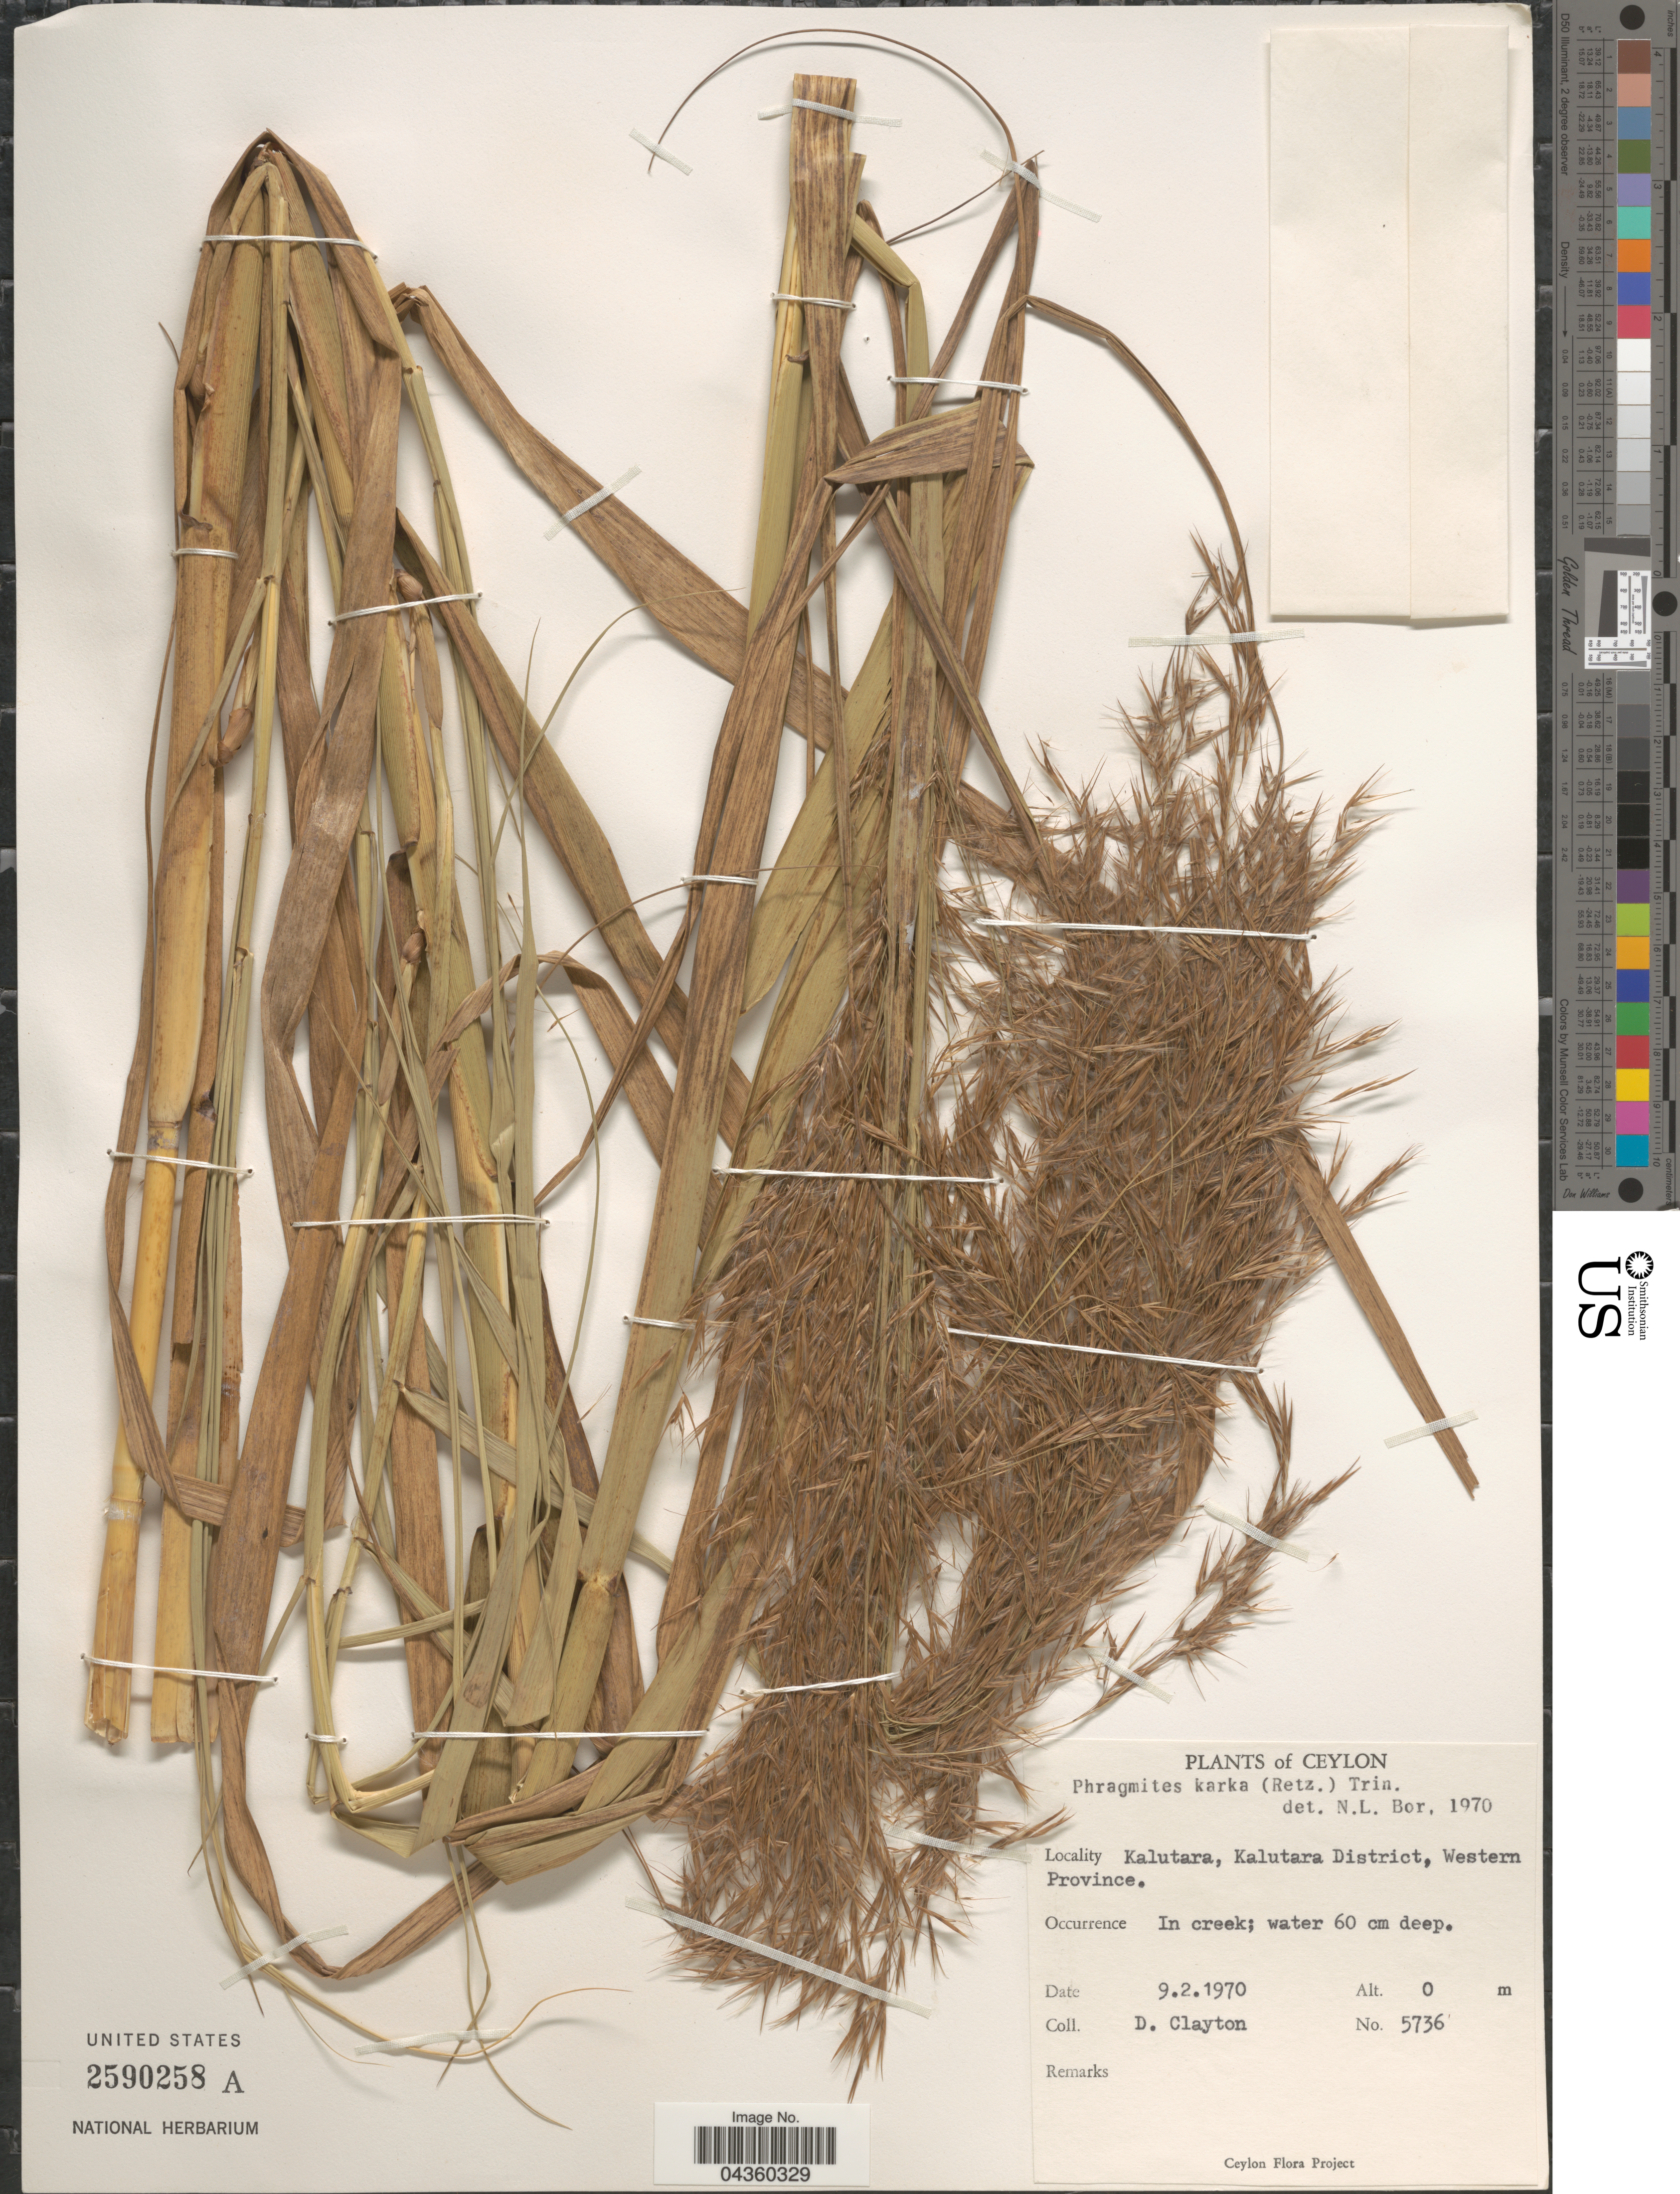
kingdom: Plantae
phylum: Tracheophyta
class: Liliopsida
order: Poales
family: Poaceae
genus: Phragmites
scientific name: Phragmites karka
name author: (Retz.) Trin. ex Steud.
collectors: D. Clayton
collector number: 5736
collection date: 1970-02-09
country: Sri Lanka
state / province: Western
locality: Ceylon. Kalutara, Kalutara District.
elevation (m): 0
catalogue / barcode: US 2590258A